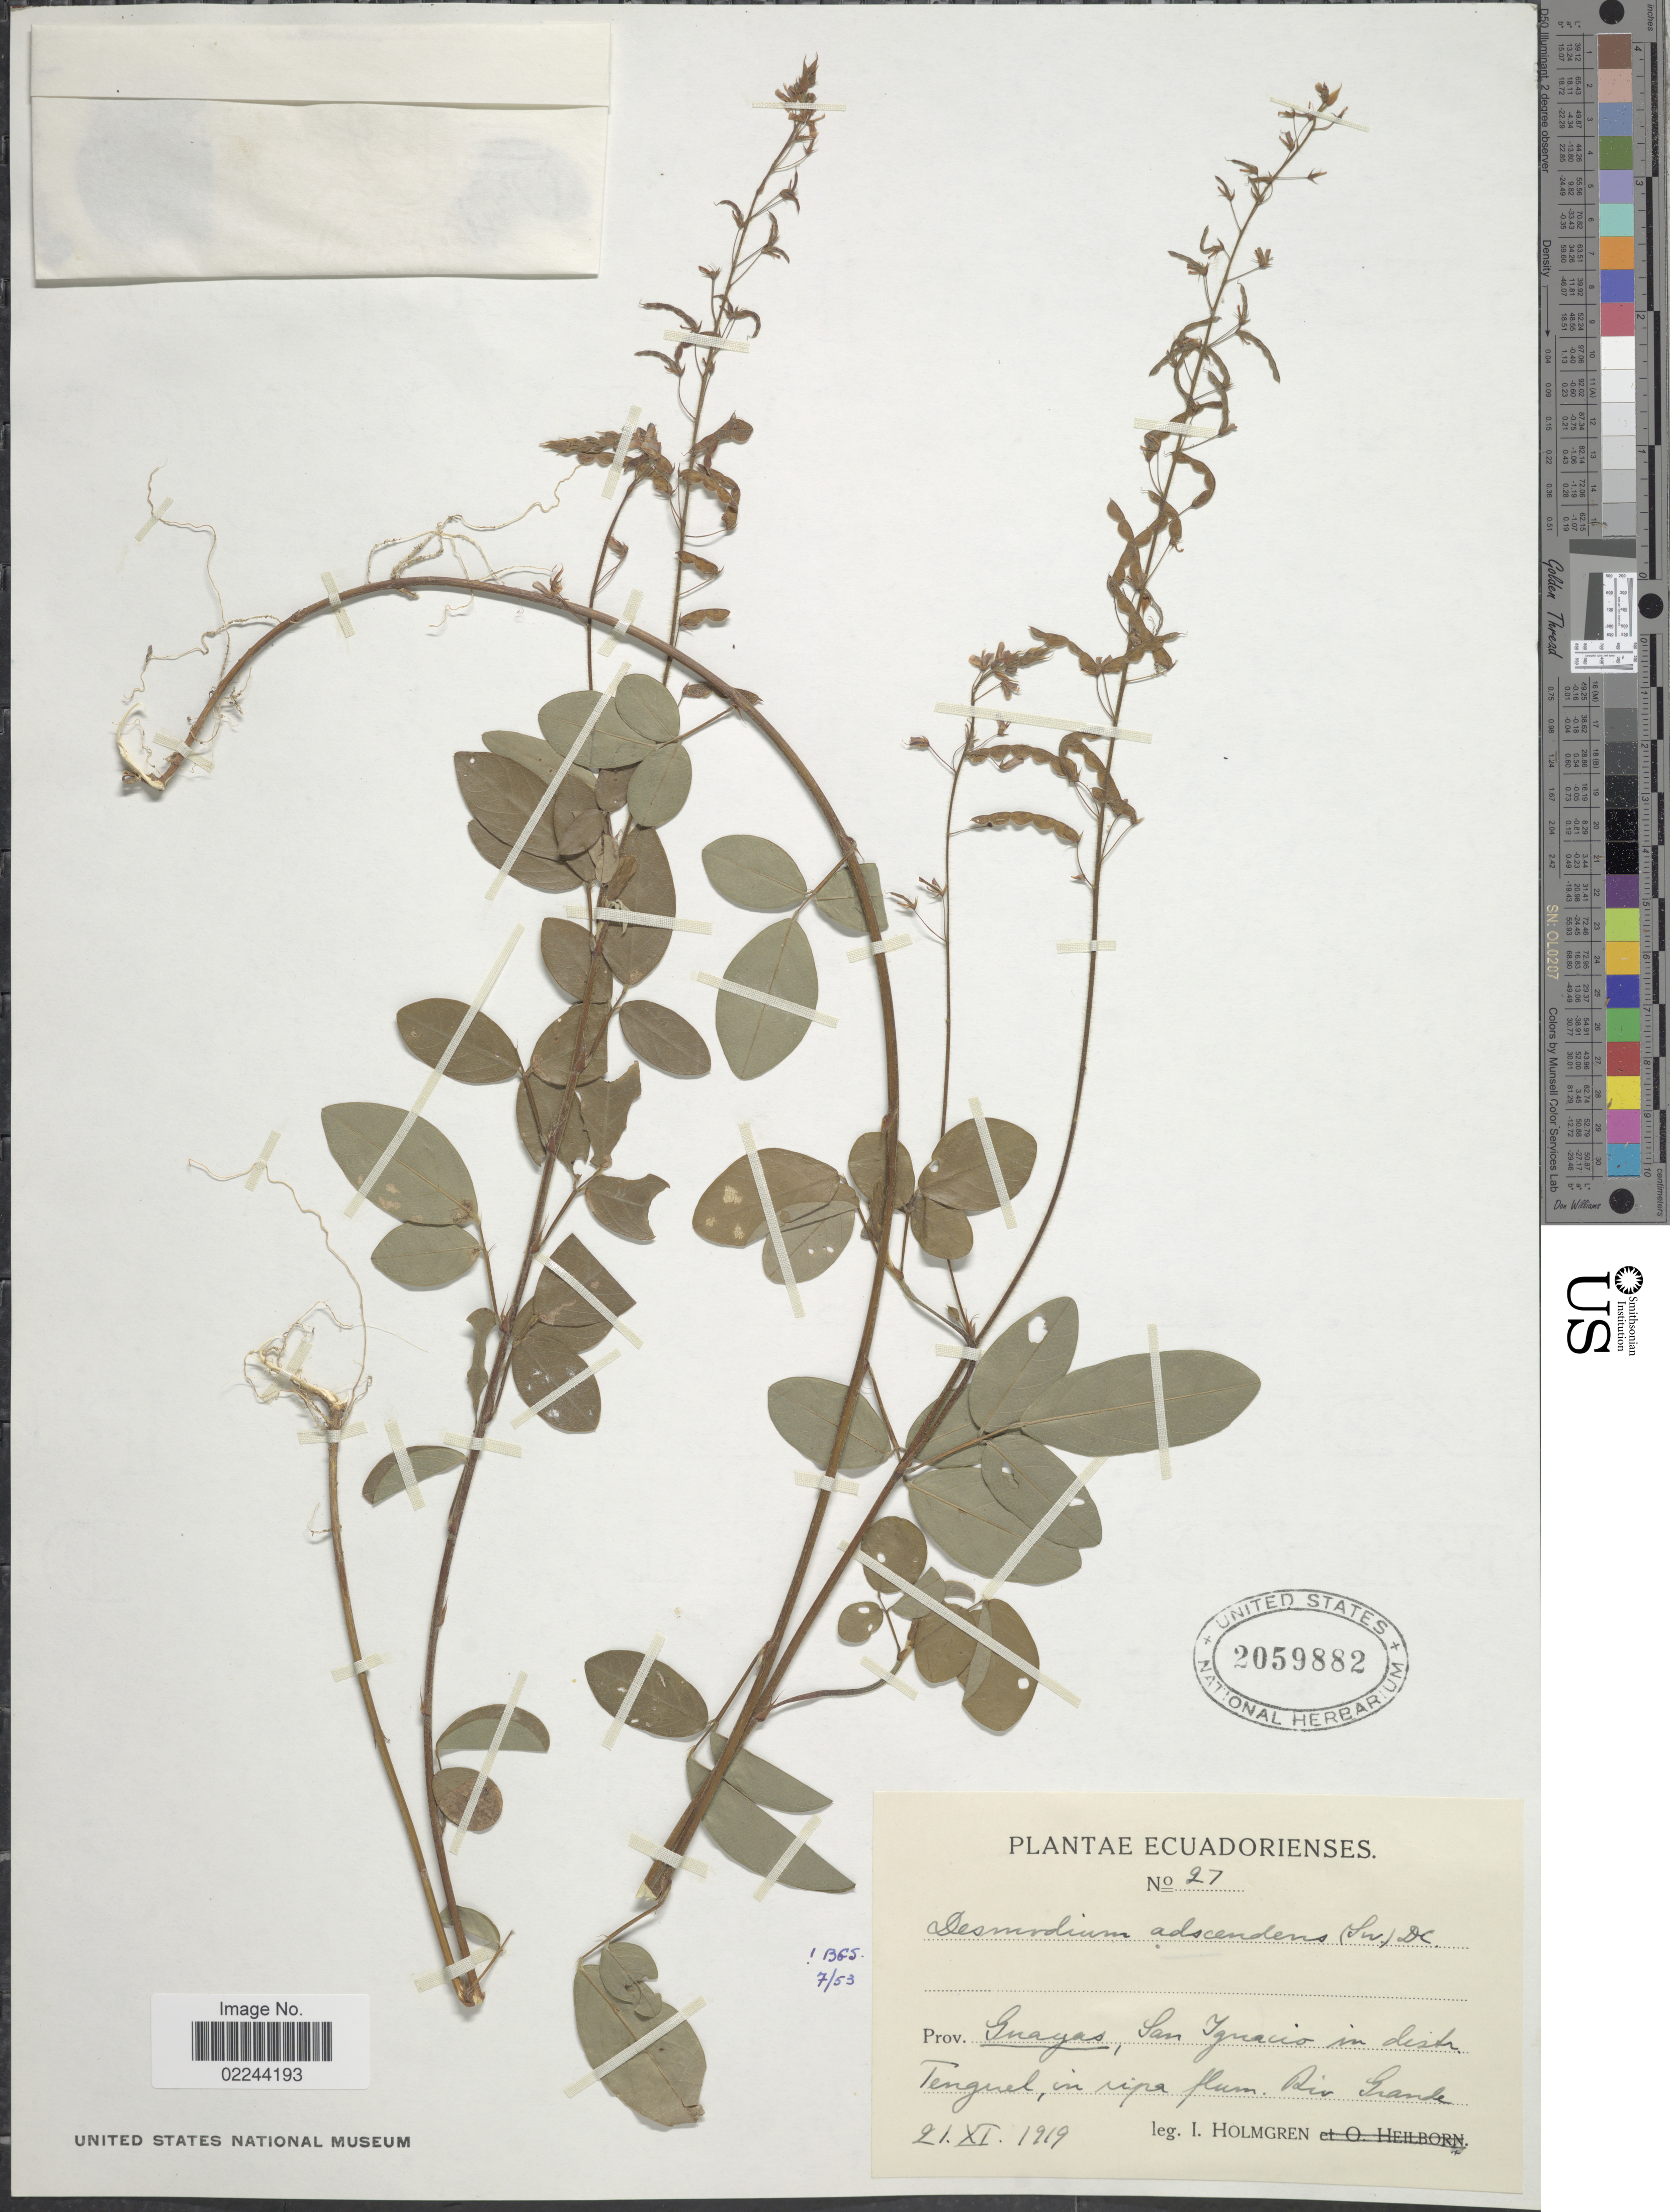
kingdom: Plantae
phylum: Tracheophyta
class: Magnoliopsida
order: Fabales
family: Fabaceae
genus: Grona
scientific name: Grona adscendens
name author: (Sw.) H. Ohashi & K. Ohashi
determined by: Strong, Mark T., (BOT), Smithsonian Institution - National Museum of Natural History (UNITED STATES)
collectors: I. Holmgren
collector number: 27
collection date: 1919-11-21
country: Ecuador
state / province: Guayas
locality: San Ignacio in distr. Tenguel, in ripa flum Rio Grande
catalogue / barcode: US 2059882